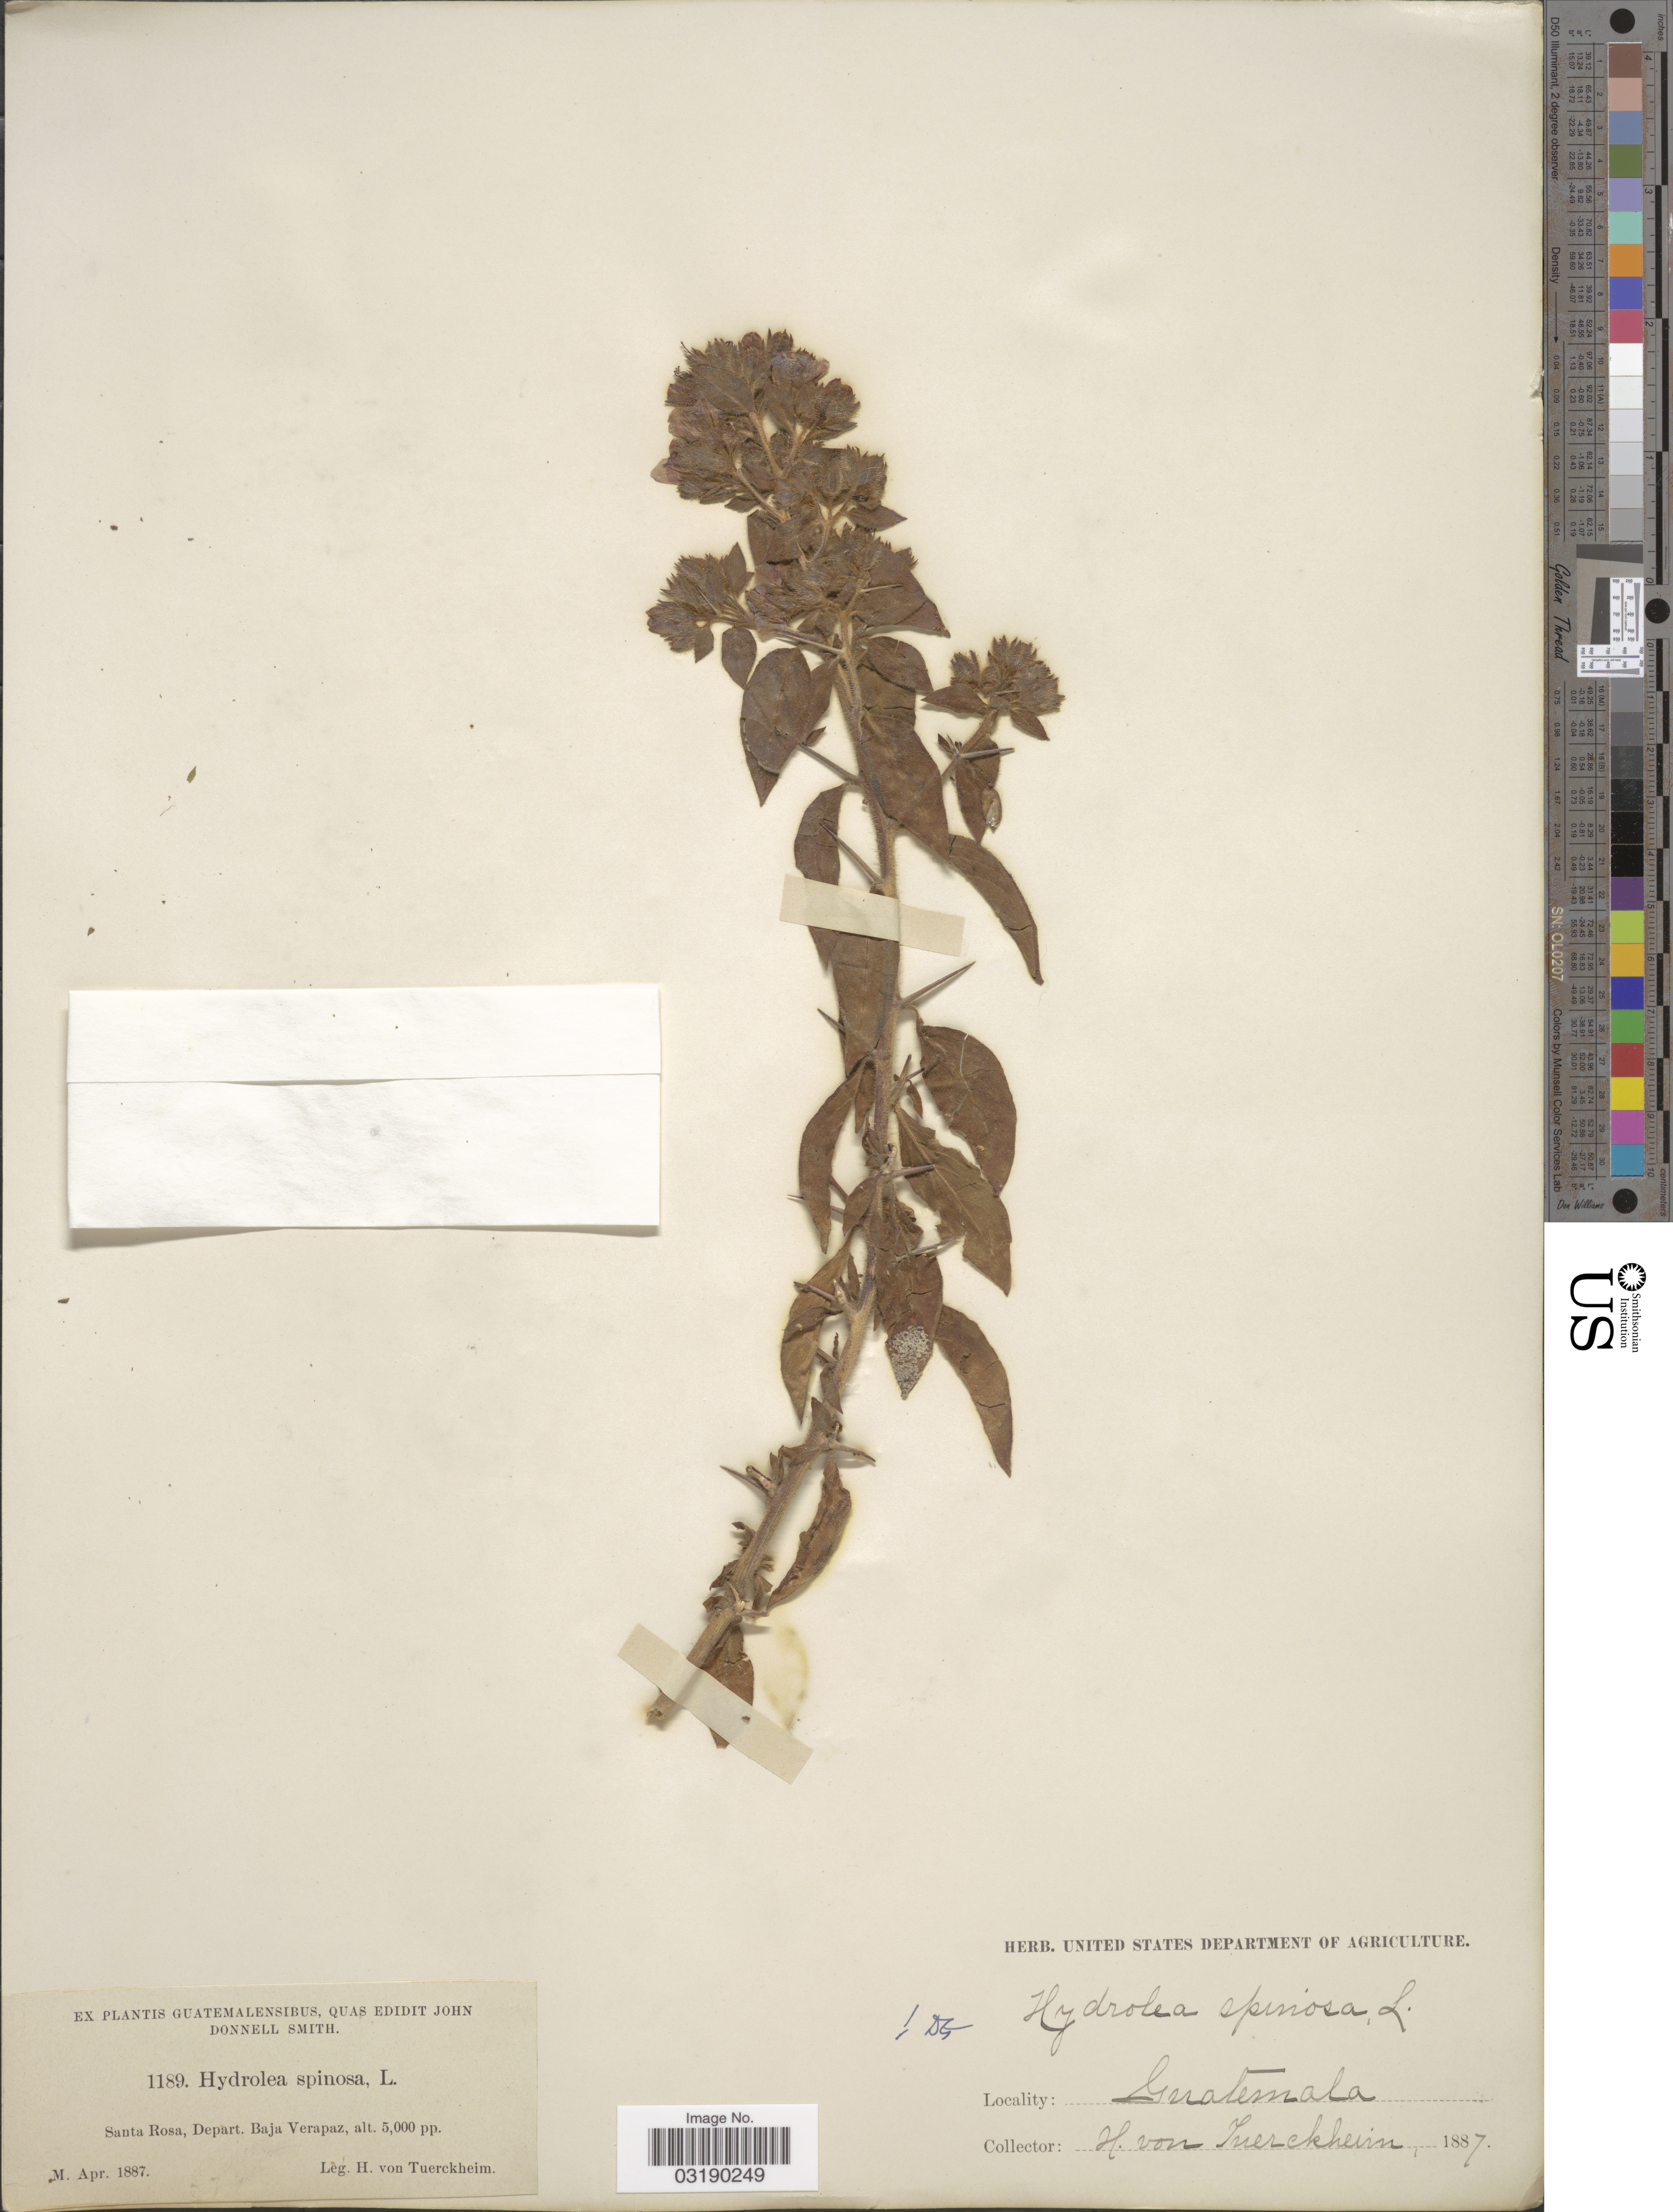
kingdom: Plantae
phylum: Tracheophyta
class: Magnoliopsida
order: Solanales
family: Hydroleaceae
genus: Hydrolea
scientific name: Hydrolea spinosa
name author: L.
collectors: H. von Tuerckheim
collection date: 1887-04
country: Guatemala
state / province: Santa Rosa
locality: Depart. Baja Verapaz.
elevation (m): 1524